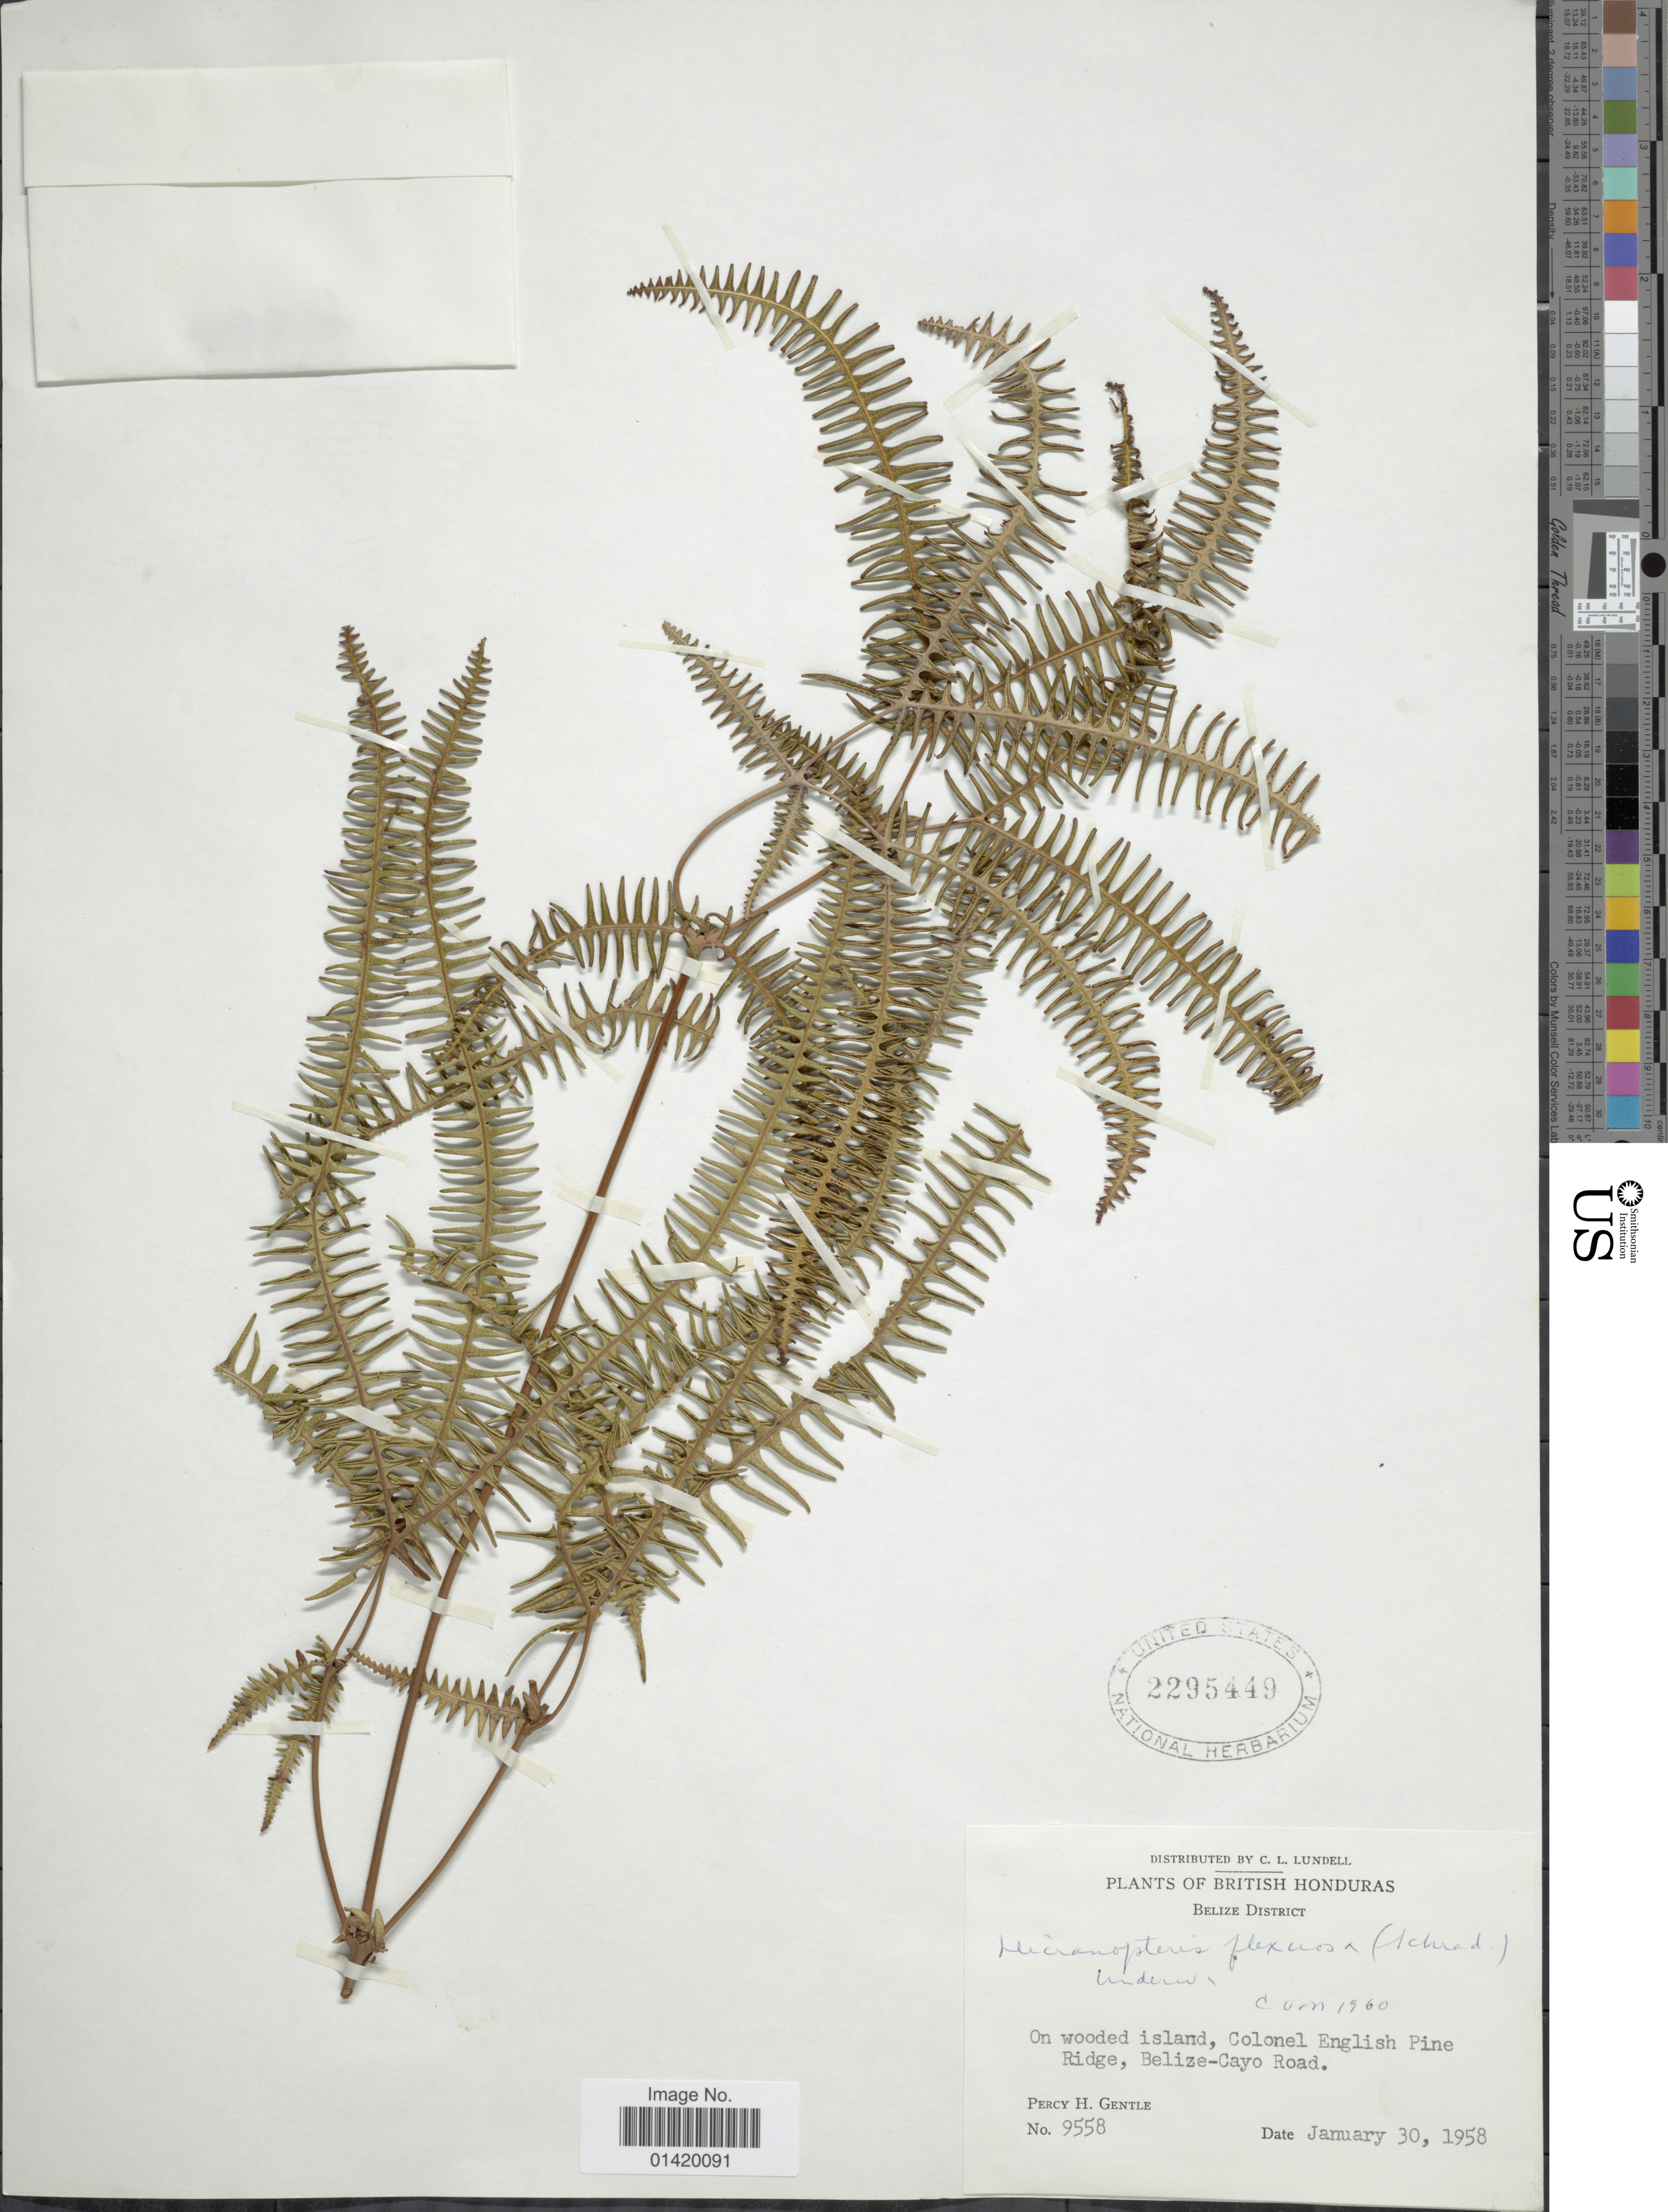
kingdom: Plantae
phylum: Tracheophyta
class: Polypodiopsida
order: Gleicheniales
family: Gleicheniaceae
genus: Dicranopteris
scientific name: Dicranopteris flexuosa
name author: (Schrad.) Underw.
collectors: P. H. Gentle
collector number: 9558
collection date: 1958-01-30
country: Belize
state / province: Belize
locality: British Honduras, Belize District, On wooded island, Colonel English Pine Ridge, Belize-Cayo Road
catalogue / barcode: US 2295449